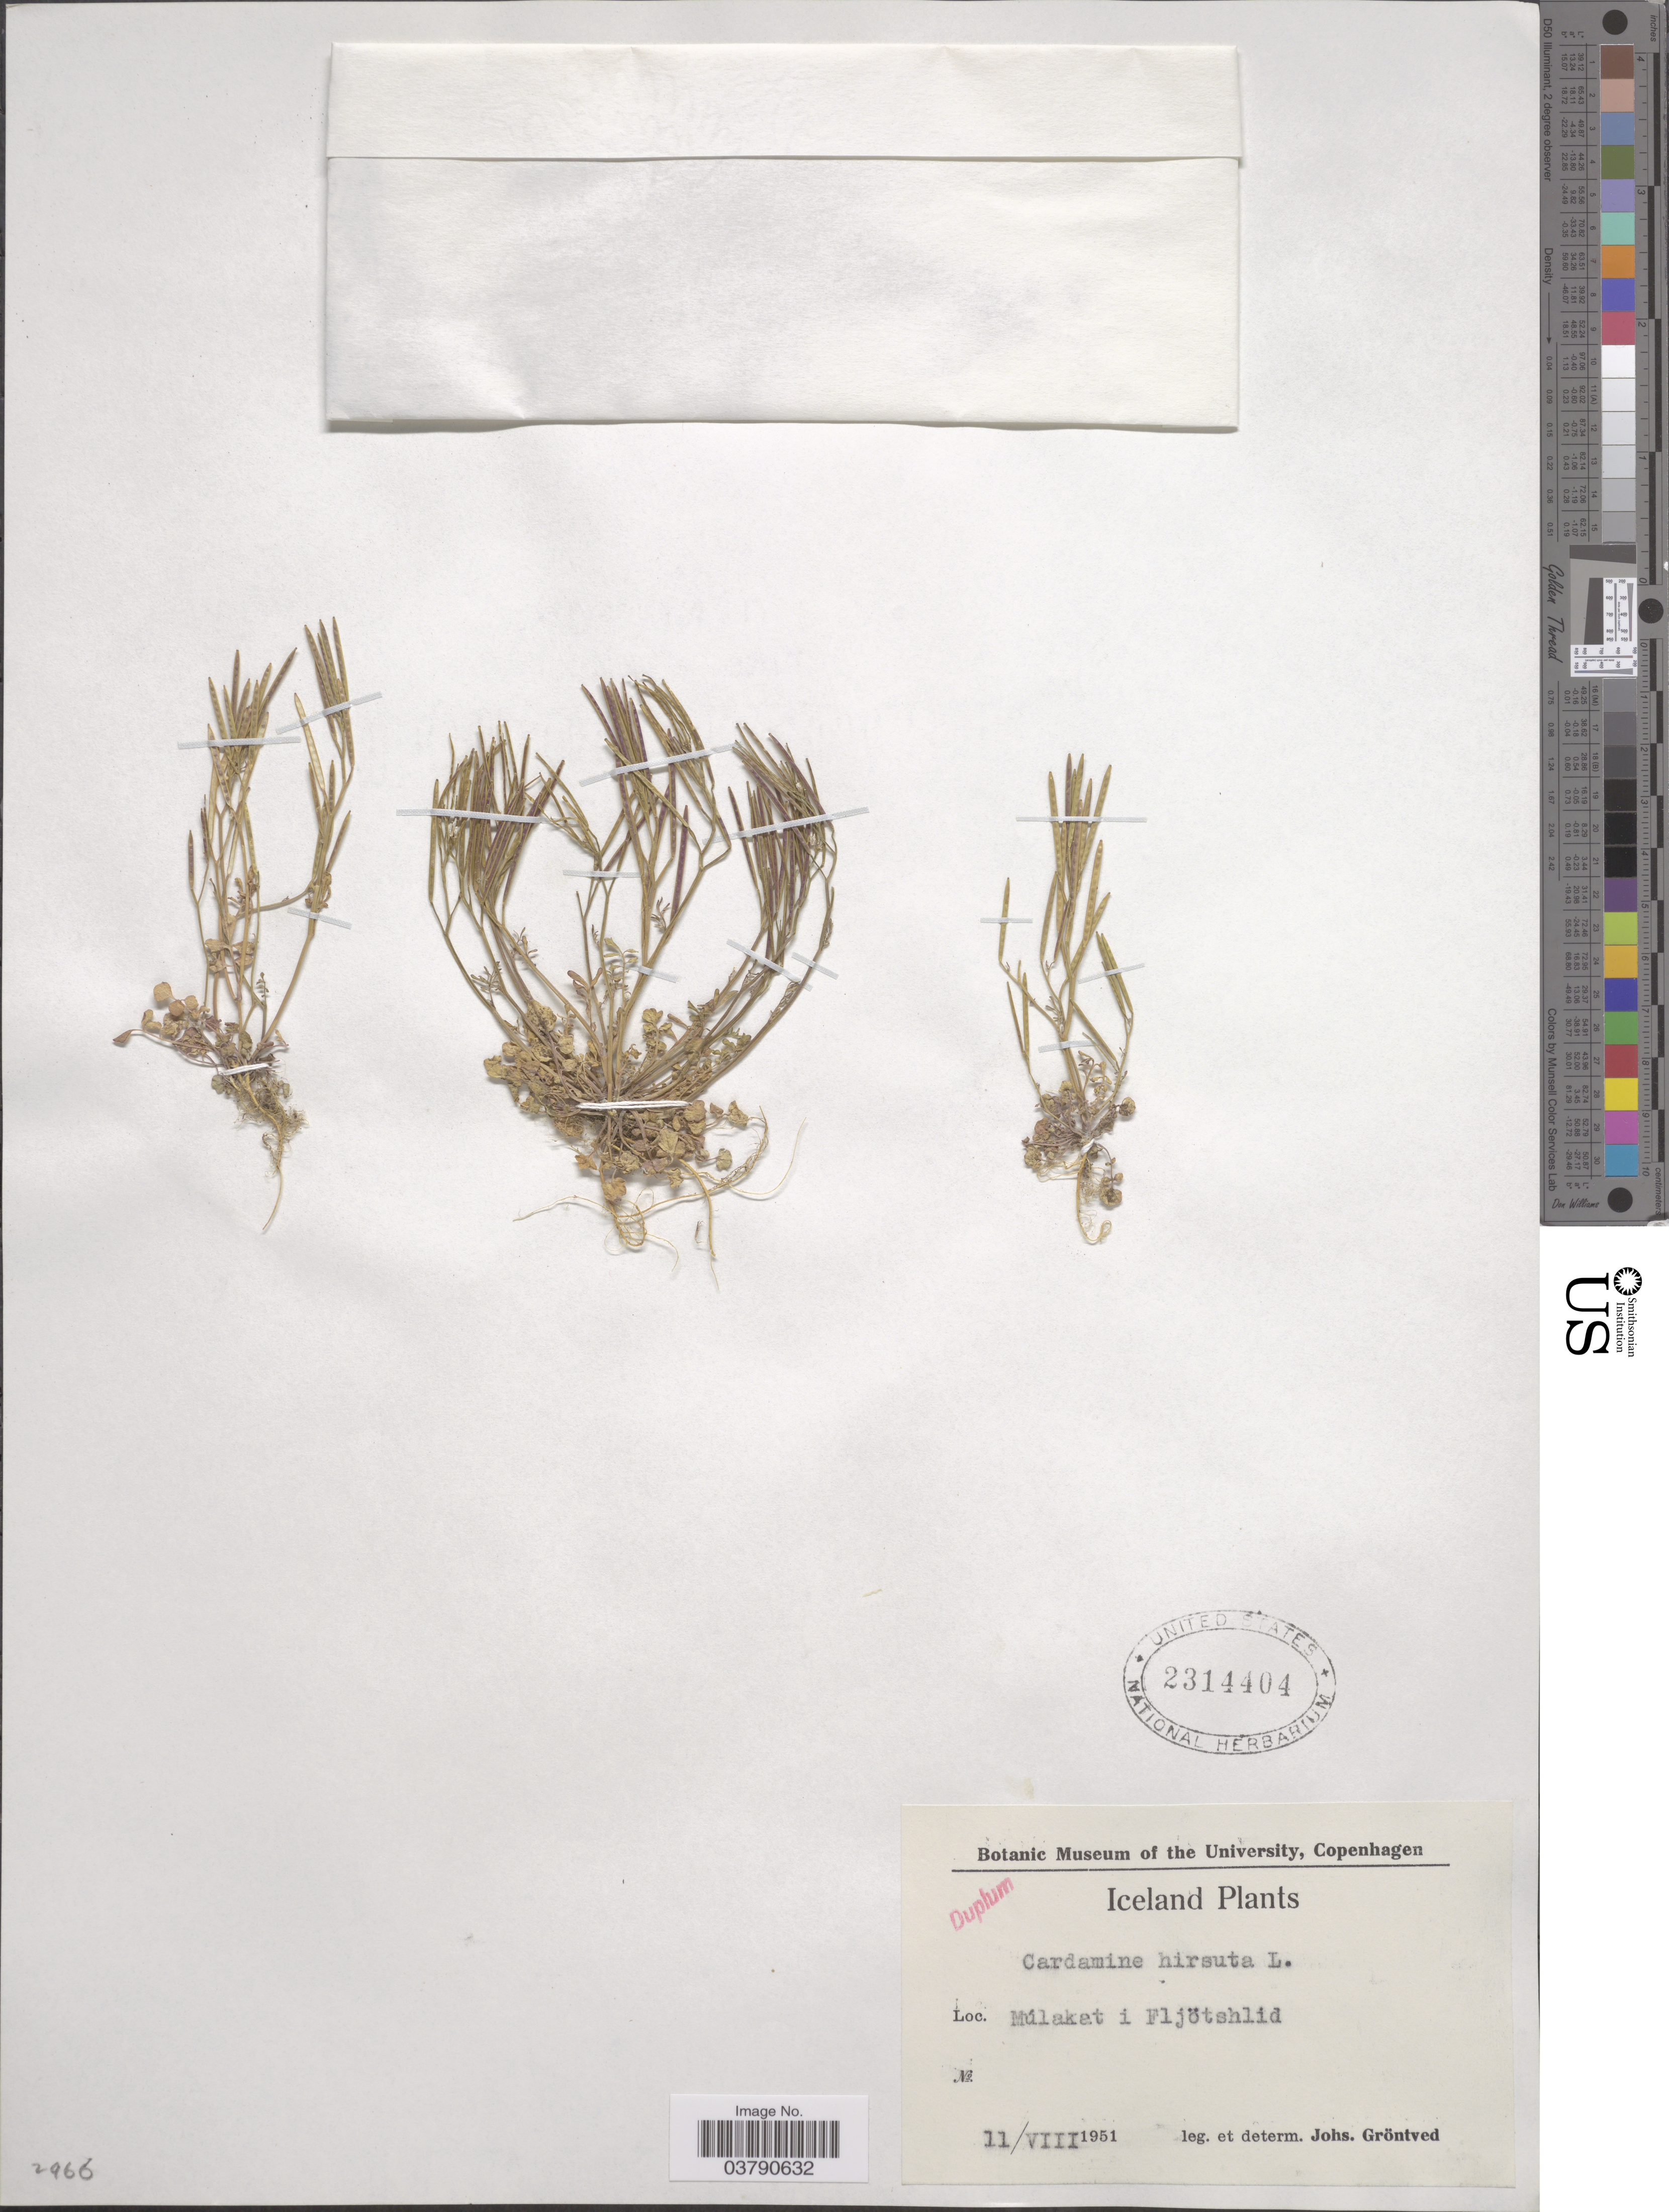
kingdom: Plantae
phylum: Tracheophyta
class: Magnoliopsida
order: Brassicales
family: Brassicaceae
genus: Cardamine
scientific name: Cardamine hirsuta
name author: L.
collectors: J. Gröntved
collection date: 1951-08-11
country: Iceland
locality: Múlakat i Fljötshlid.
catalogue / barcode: US 2314404